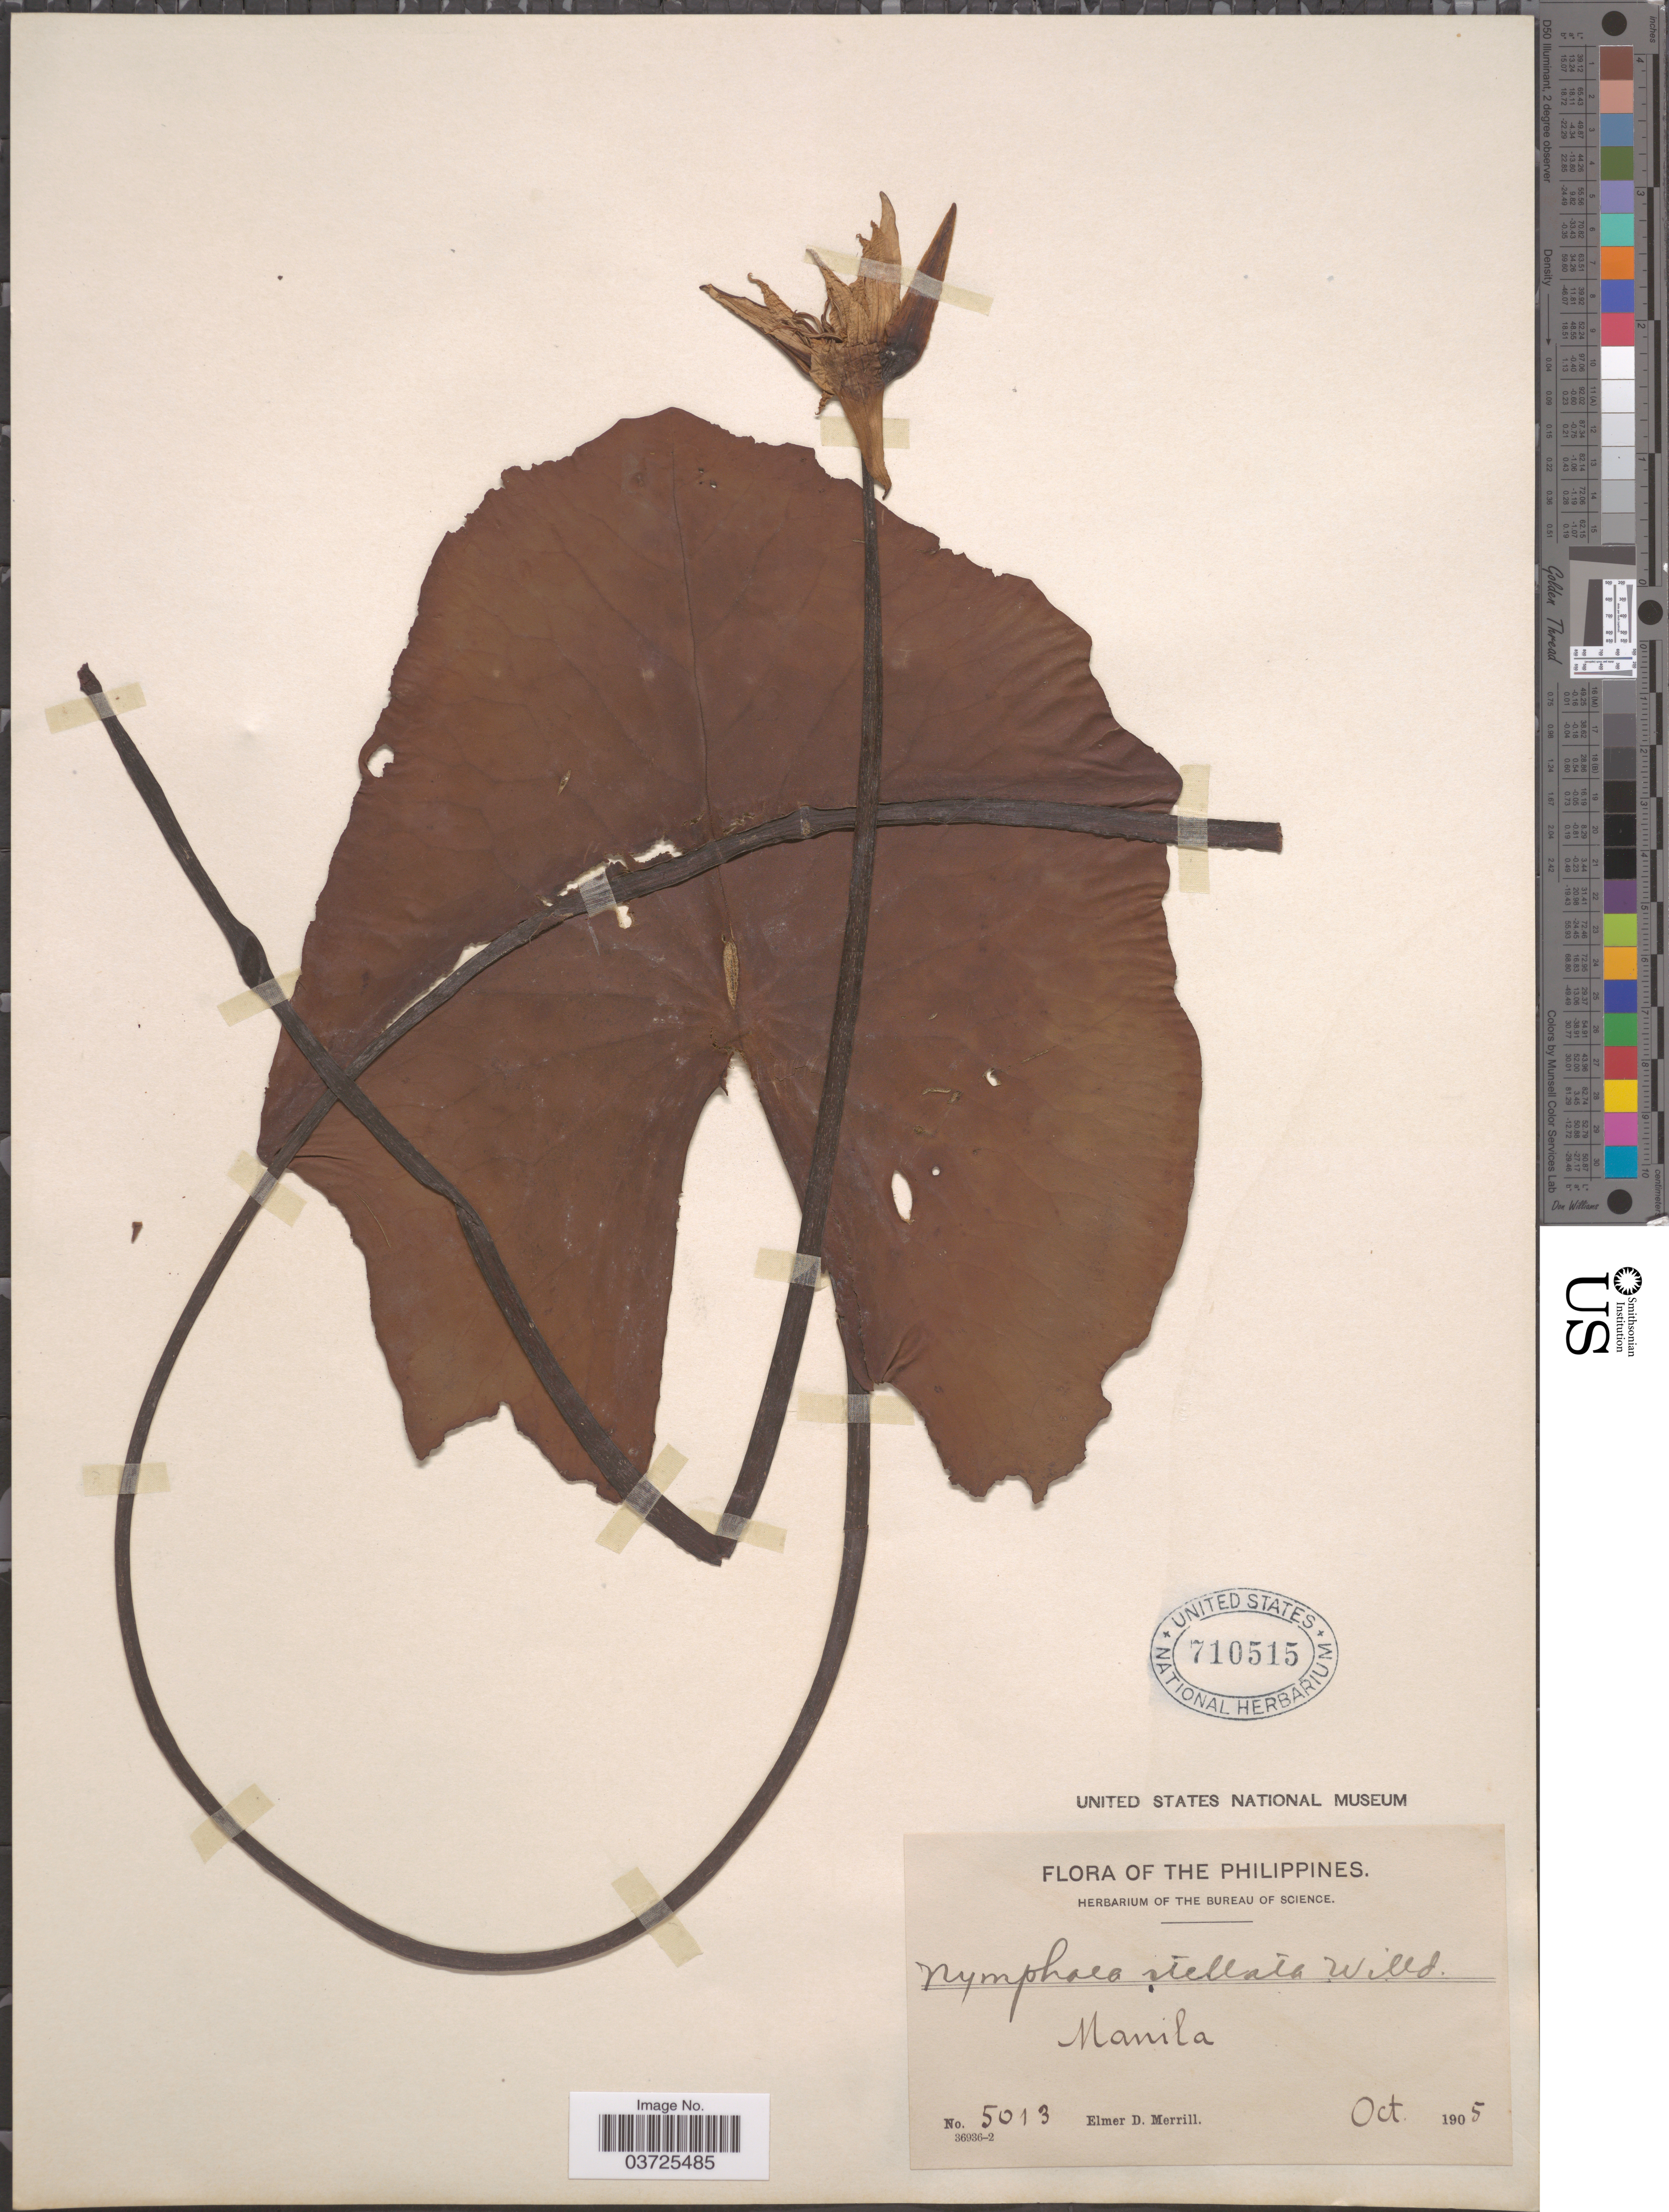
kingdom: Plantae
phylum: Tracheophyta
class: Magnoliopsida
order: Nymphaeales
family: Nymphaeaceae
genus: Nymphaea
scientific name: Nymphaea stellata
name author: Willd.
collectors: E. D. Merrill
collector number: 5013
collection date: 1905-10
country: Philippines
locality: Manila.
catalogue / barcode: US 710515